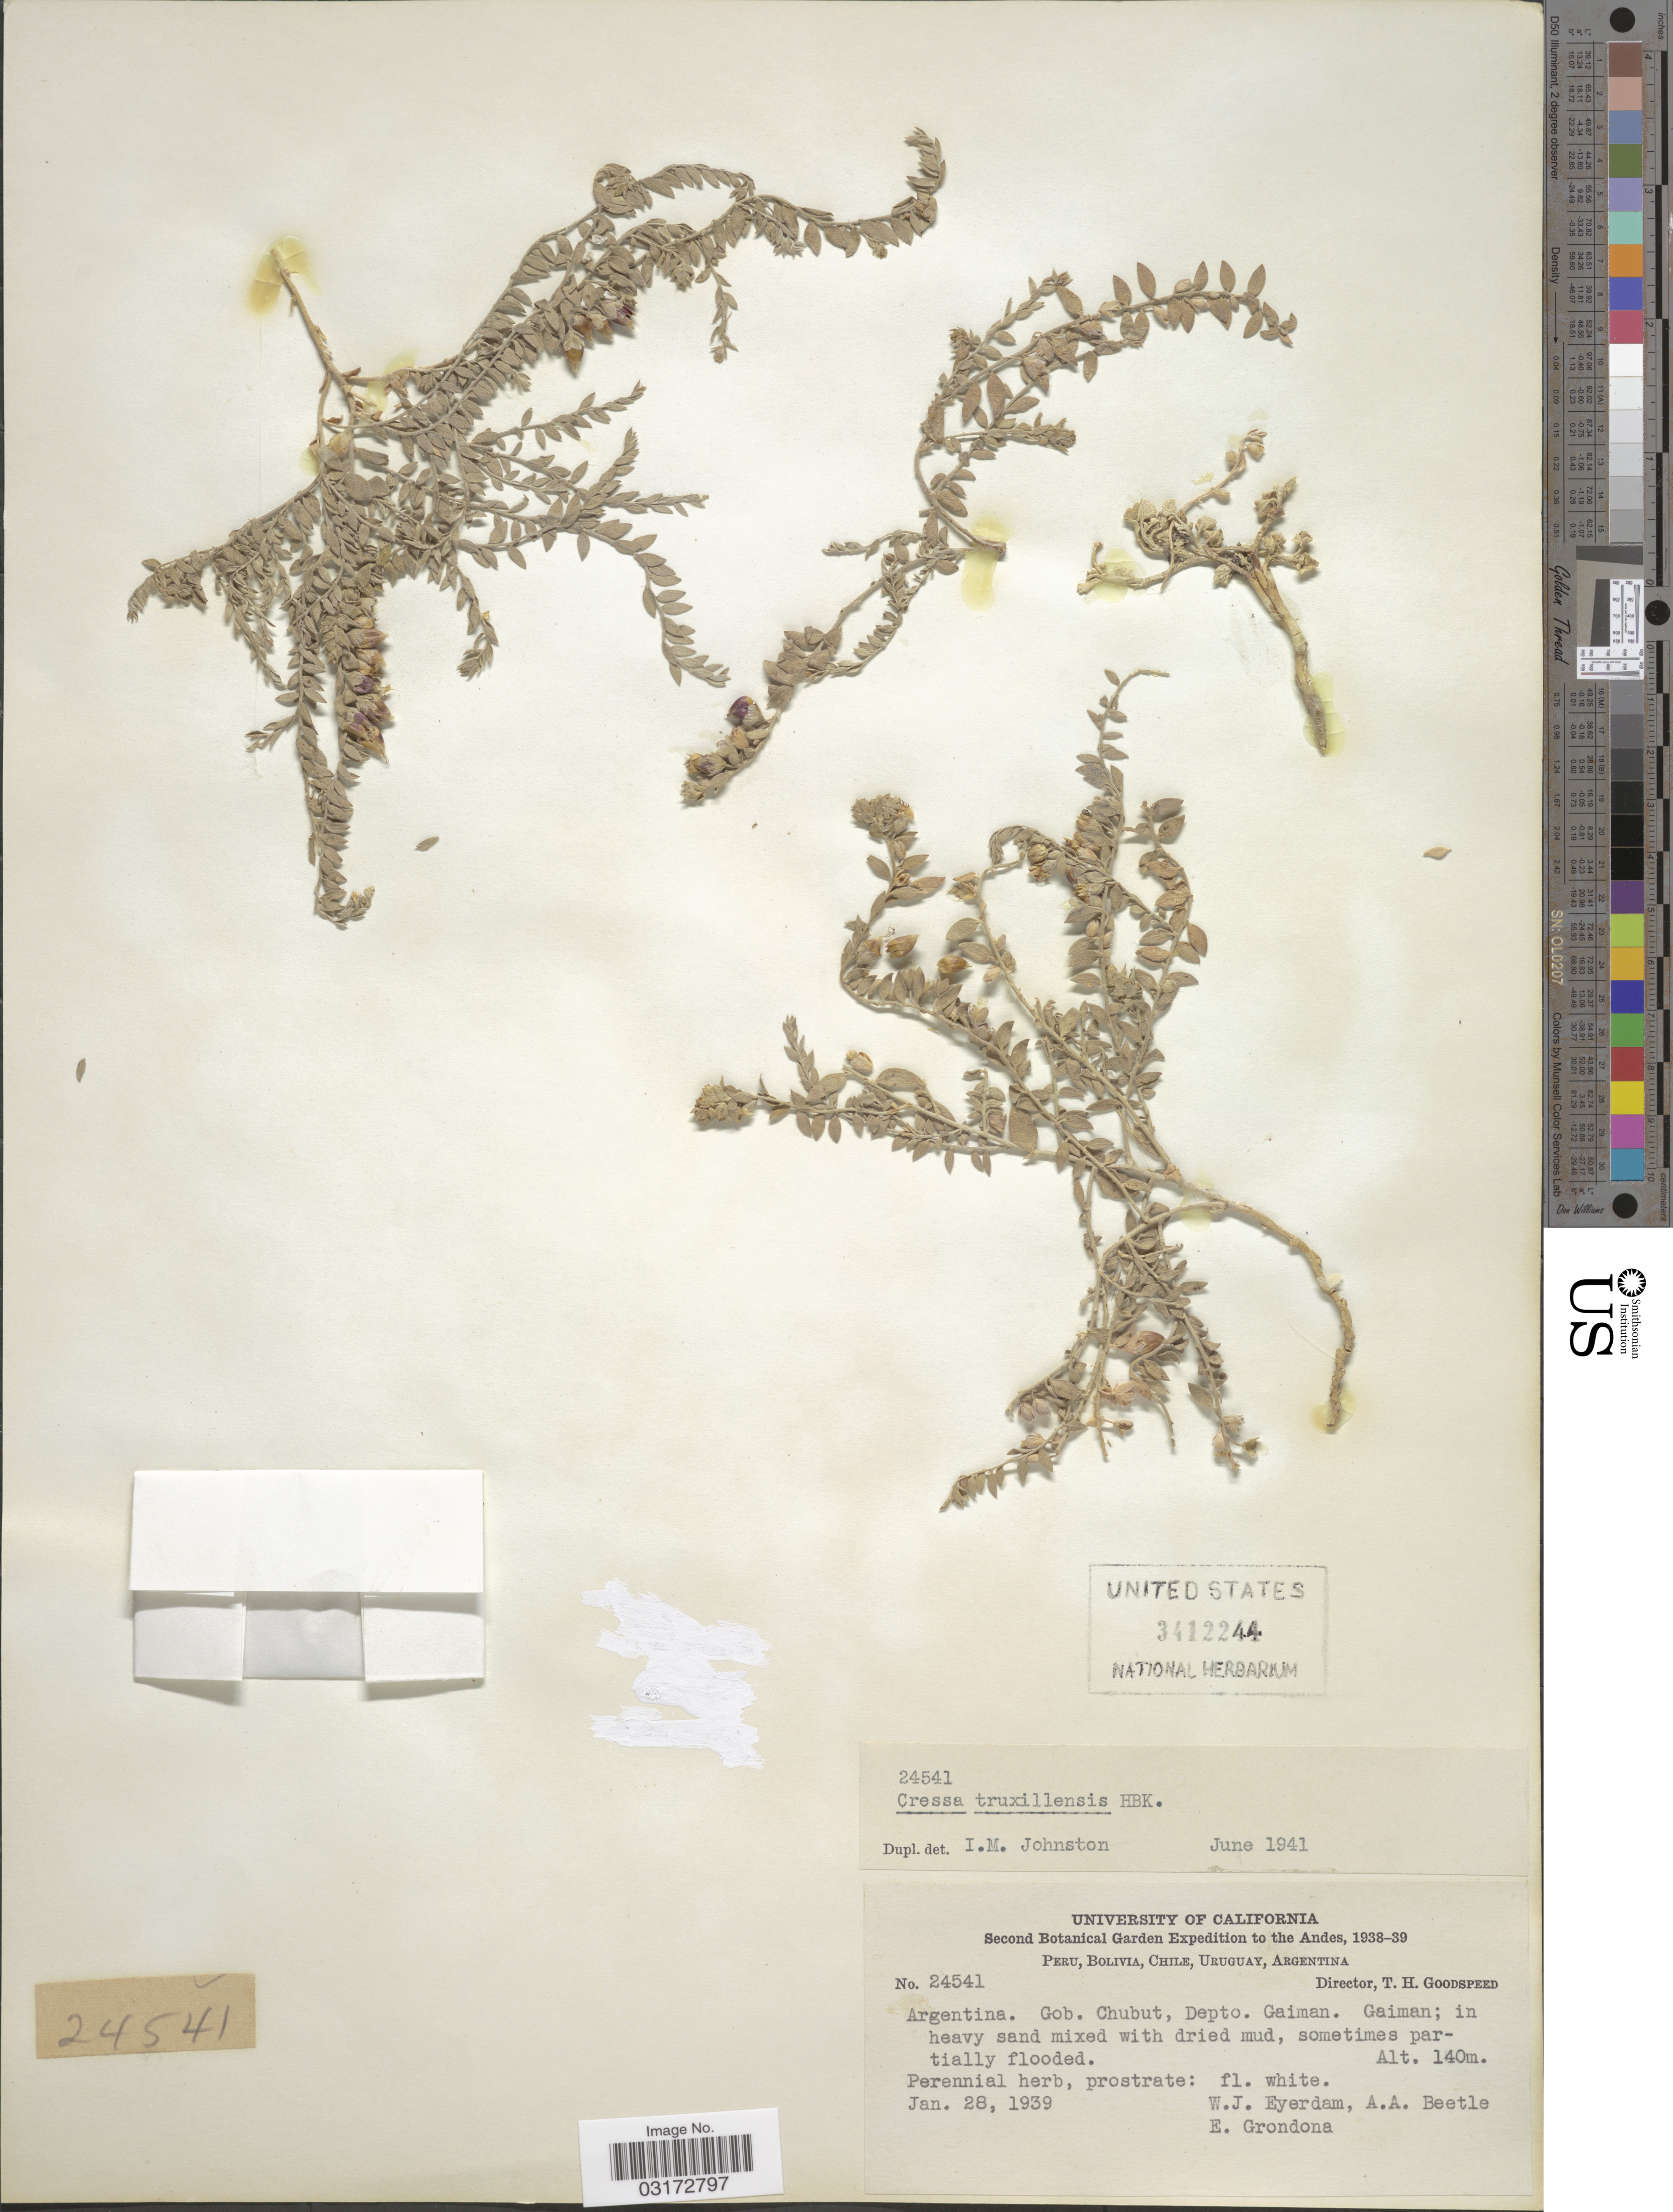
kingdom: Plantae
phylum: Tracheophyta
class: Magnoliopsida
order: Solanales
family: Convolvulaceae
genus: Cressa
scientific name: Cressa truxillensis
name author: Kunth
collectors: W. J. Eyerdam, A. A. Beetle & E. Grondona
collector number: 24541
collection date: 1939-01-28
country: Argentina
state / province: Chubut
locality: The Andes, Gob. Chubut, Depto. Gaiman. Gaiman.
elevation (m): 140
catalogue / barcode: US 3412244